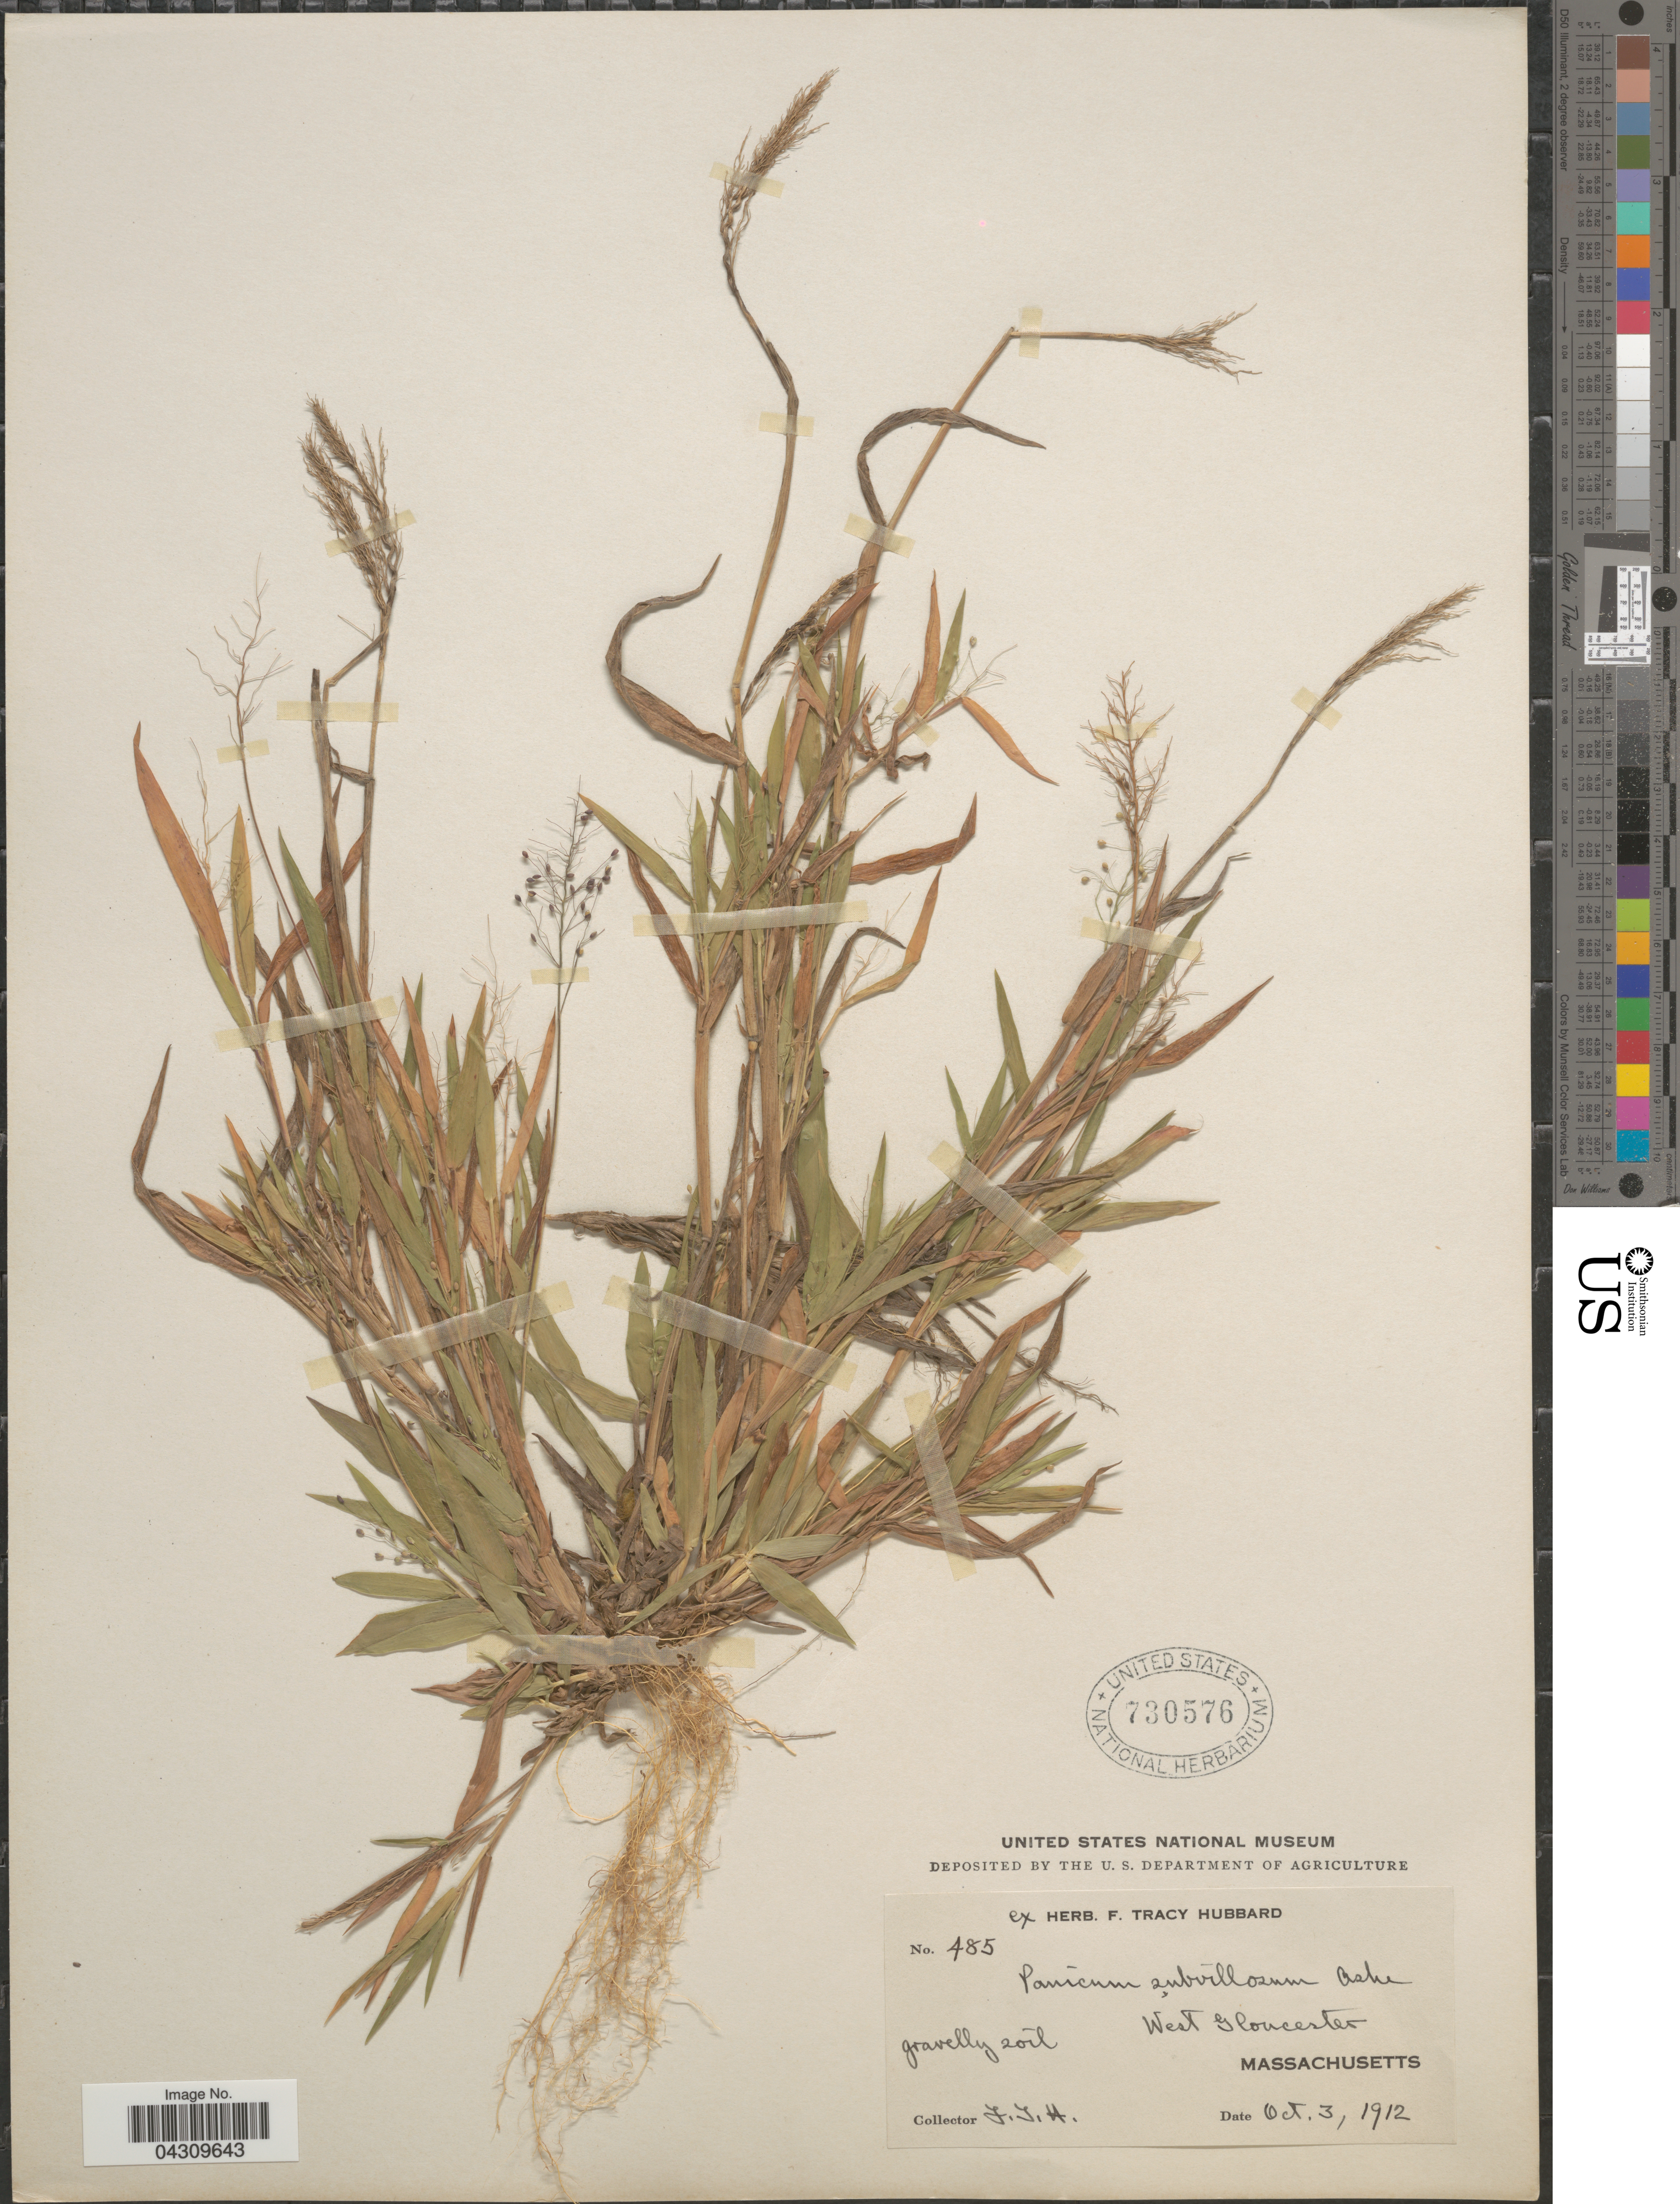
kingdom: Plantae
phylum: Tracheophyta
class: Liliopsida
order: Poales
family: Poaceae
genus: Dichanthelium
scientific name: Dichanthelium acuminatum var. acuminatum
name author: (Sw.) Gould & C.A. Clark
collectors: F. T. Hubbard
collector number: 485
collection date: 1912-10-03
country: United States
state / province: Massachusetts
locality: West Gloucester.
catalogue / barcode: US 730576